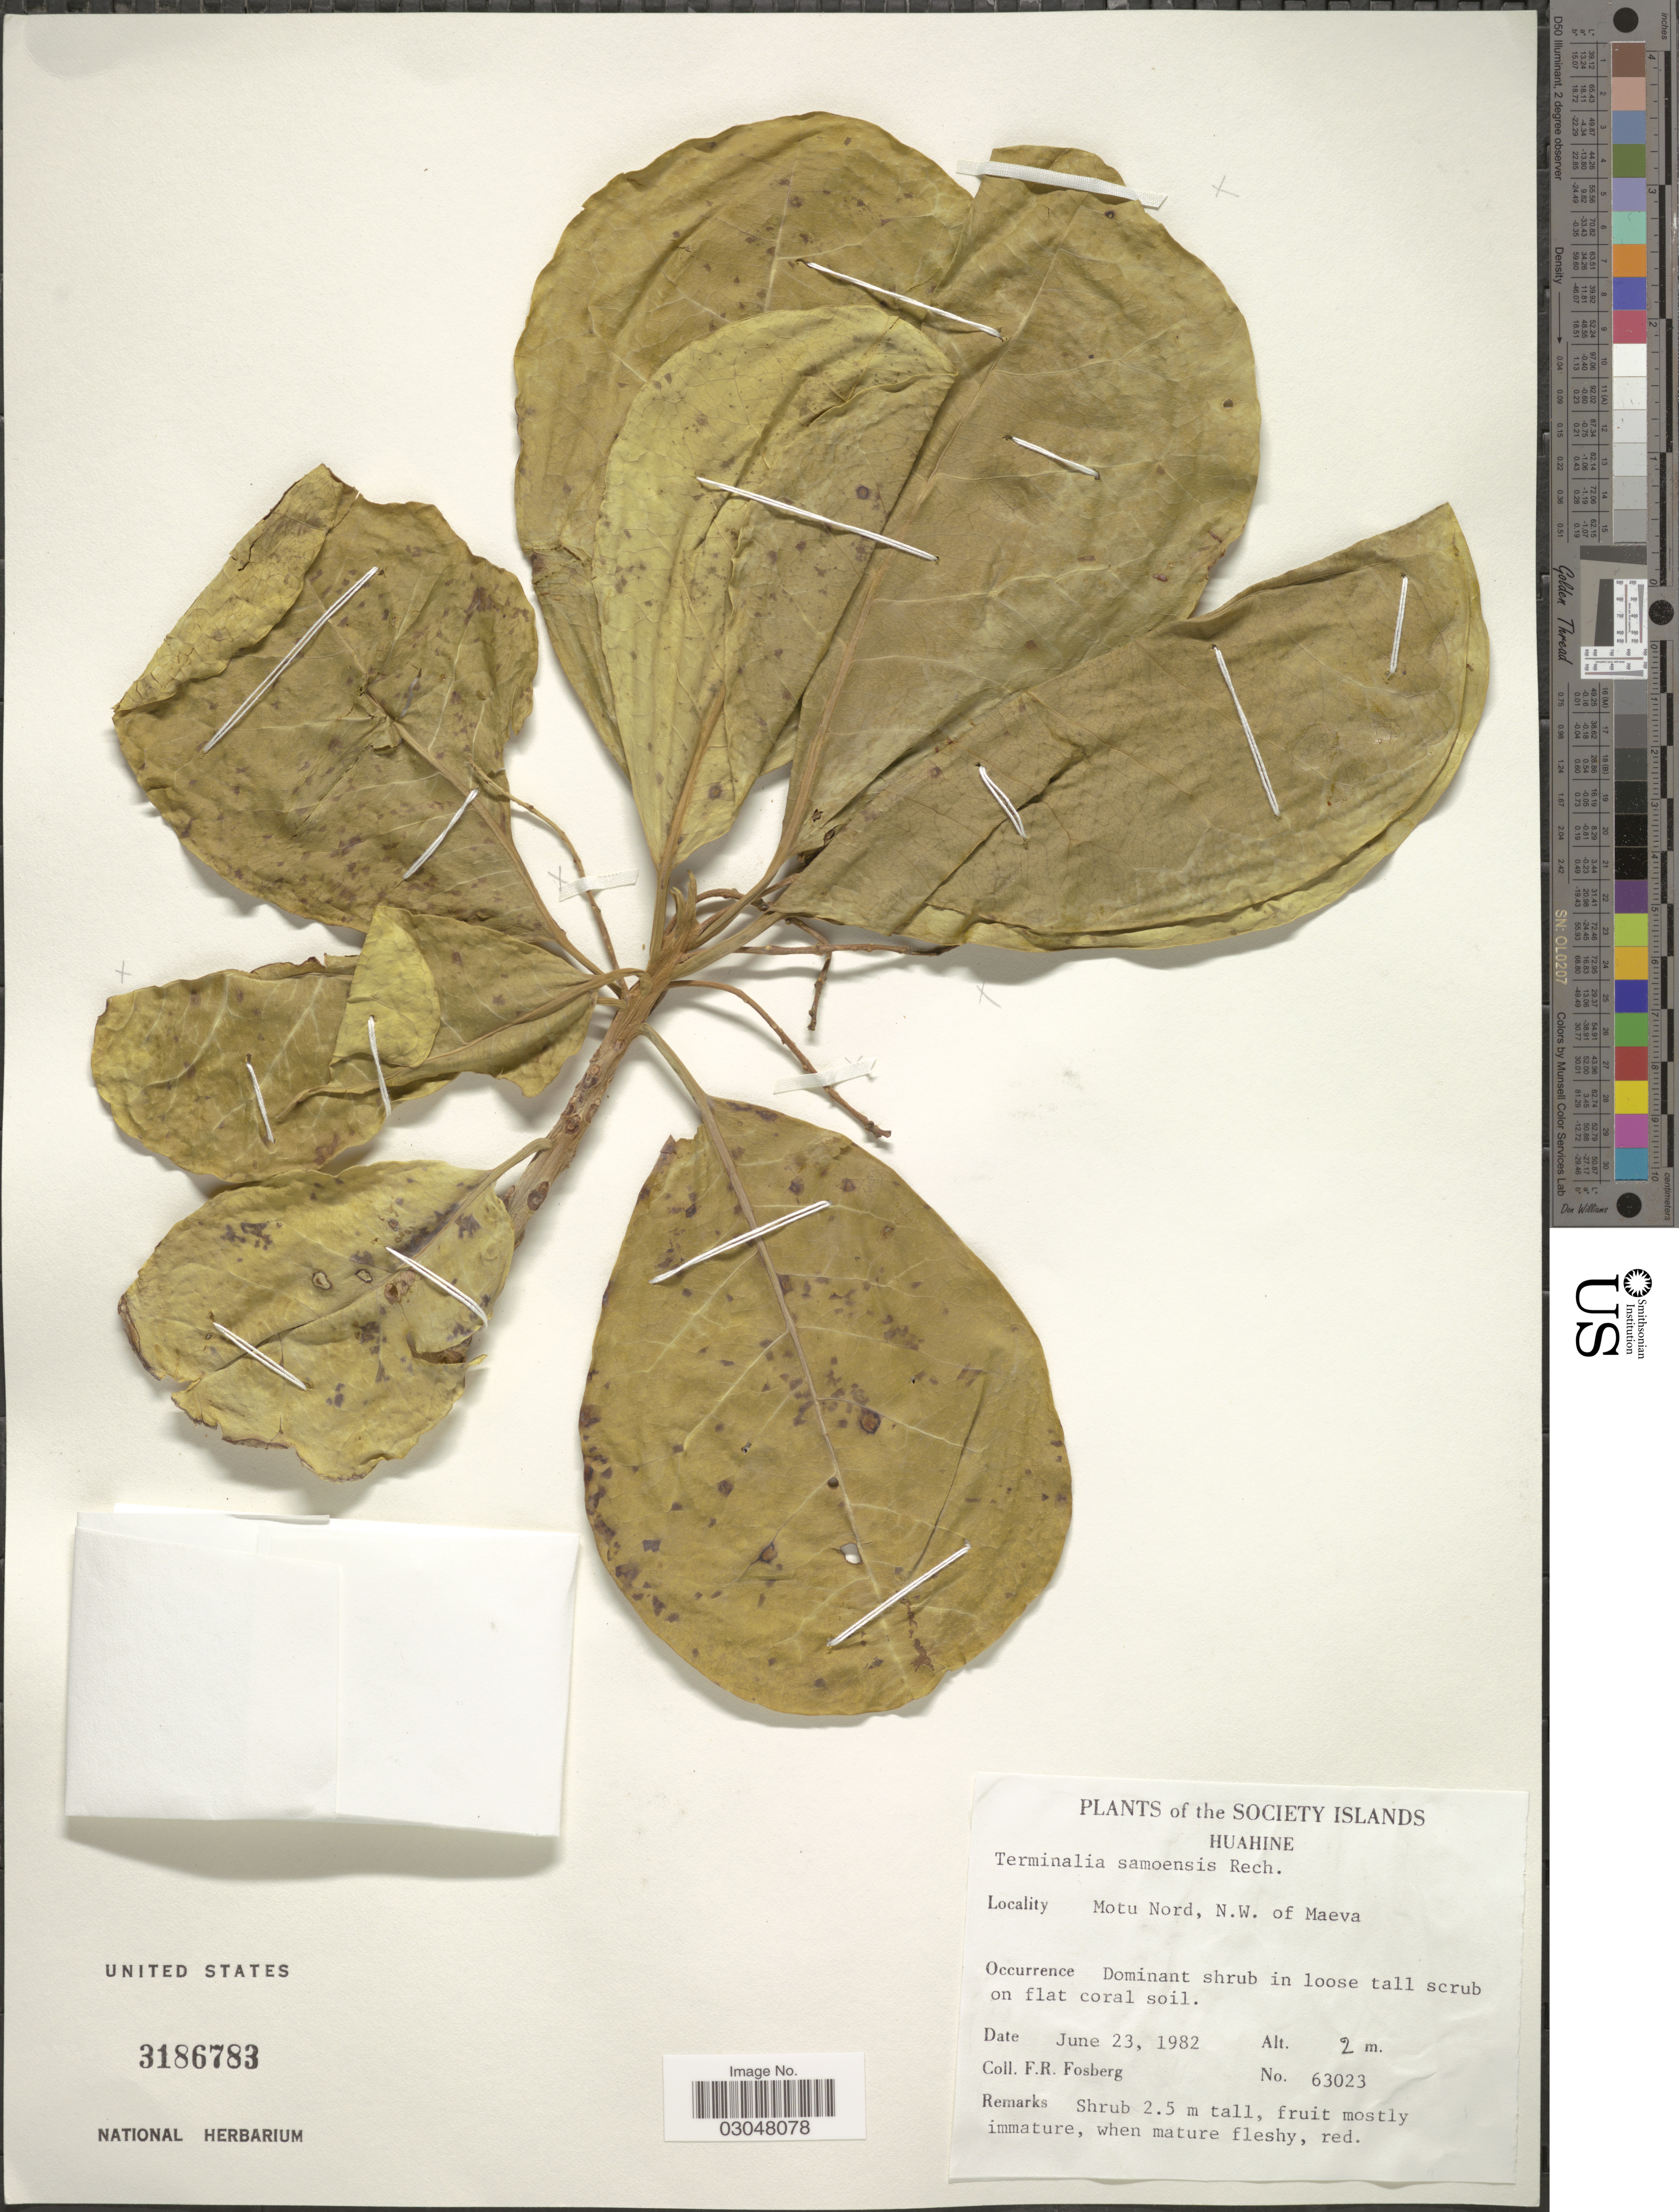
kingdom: Plantae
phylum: Tracheophyta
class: Magnoliopsida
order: Myrtales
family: Combretaceae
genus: Terminalia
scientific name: Terminalia samoensis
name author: Rech.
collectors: F. R. Fosberg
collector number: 63023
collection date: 1982-06-23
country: French Polynesia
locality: The Society Islands. Huahine. Motu Nord, N.W. of Maeva.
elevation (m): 2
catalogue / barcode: US 3186783